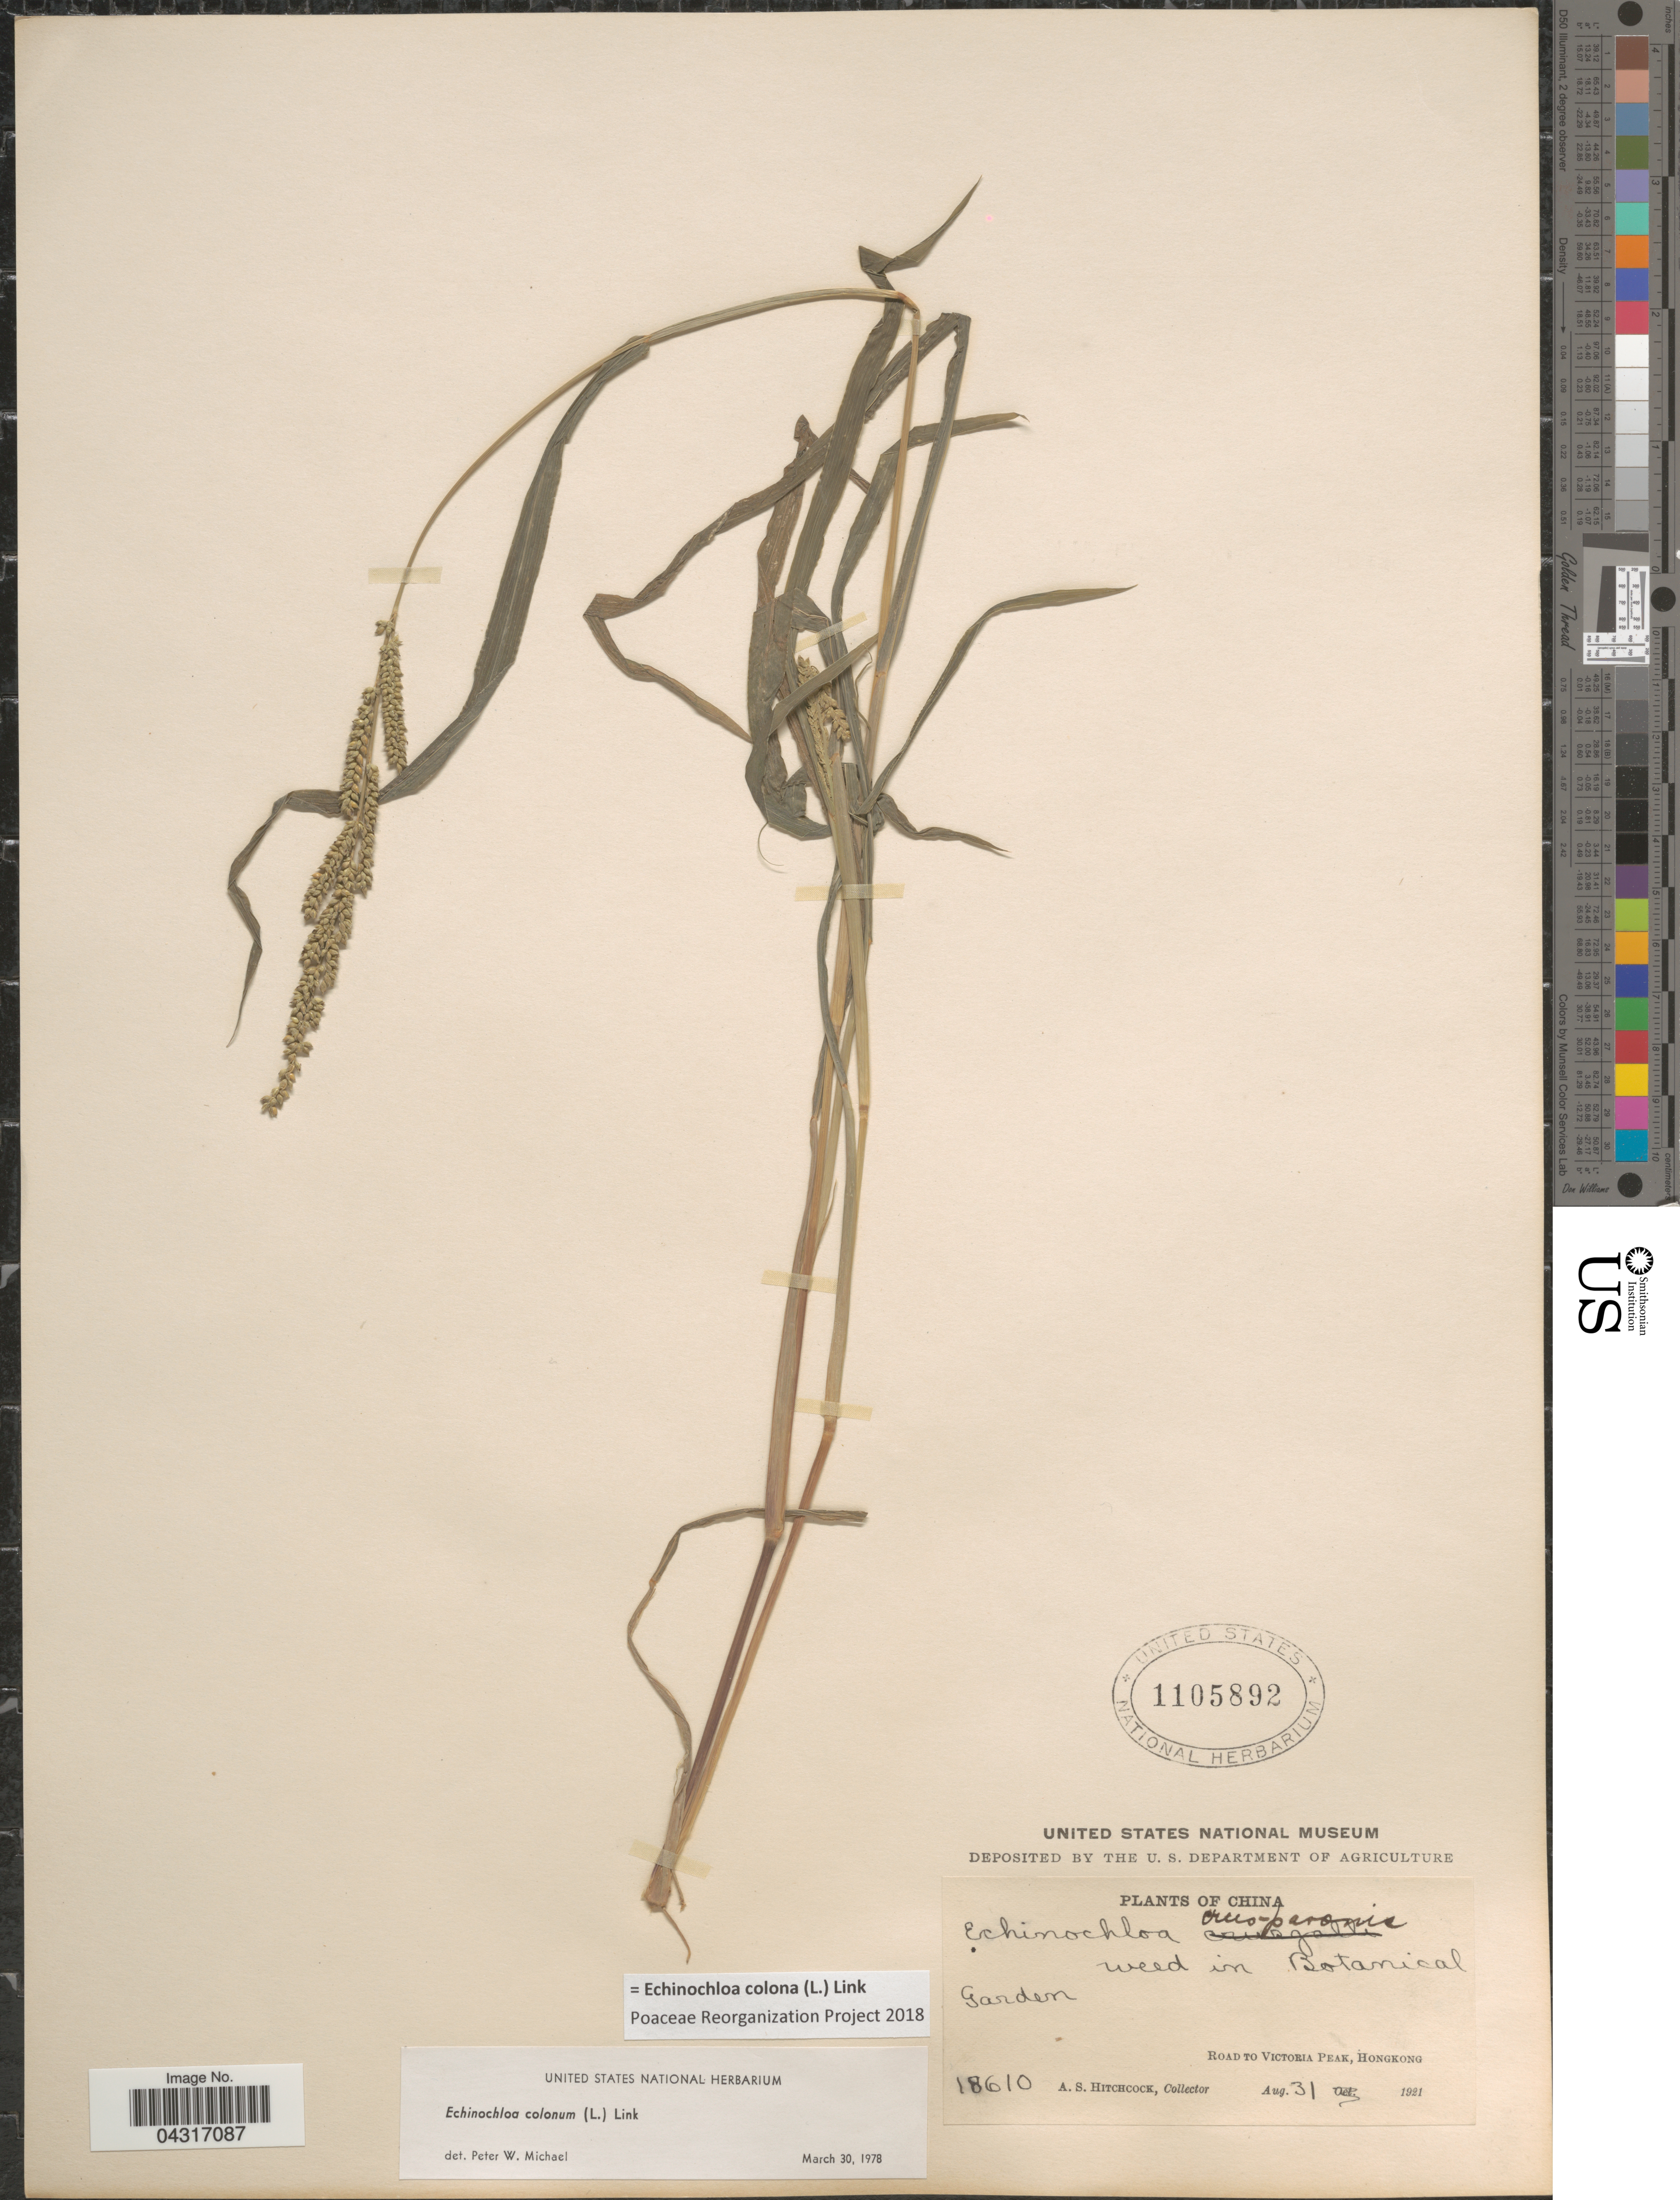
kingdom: Plantae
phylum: Tracheophyta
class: Liliopsida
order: Poales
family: Poaceae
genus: Echinochloa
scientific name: Echinochloa colona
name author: (L.) Link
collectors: A. S. Hitchcock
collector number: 18610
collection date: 1921-08-31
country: China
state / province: Hong Kong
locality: Weed in Botanical Garden. Road to Victoria Peak, Hongkong.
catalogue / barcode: US 1105892